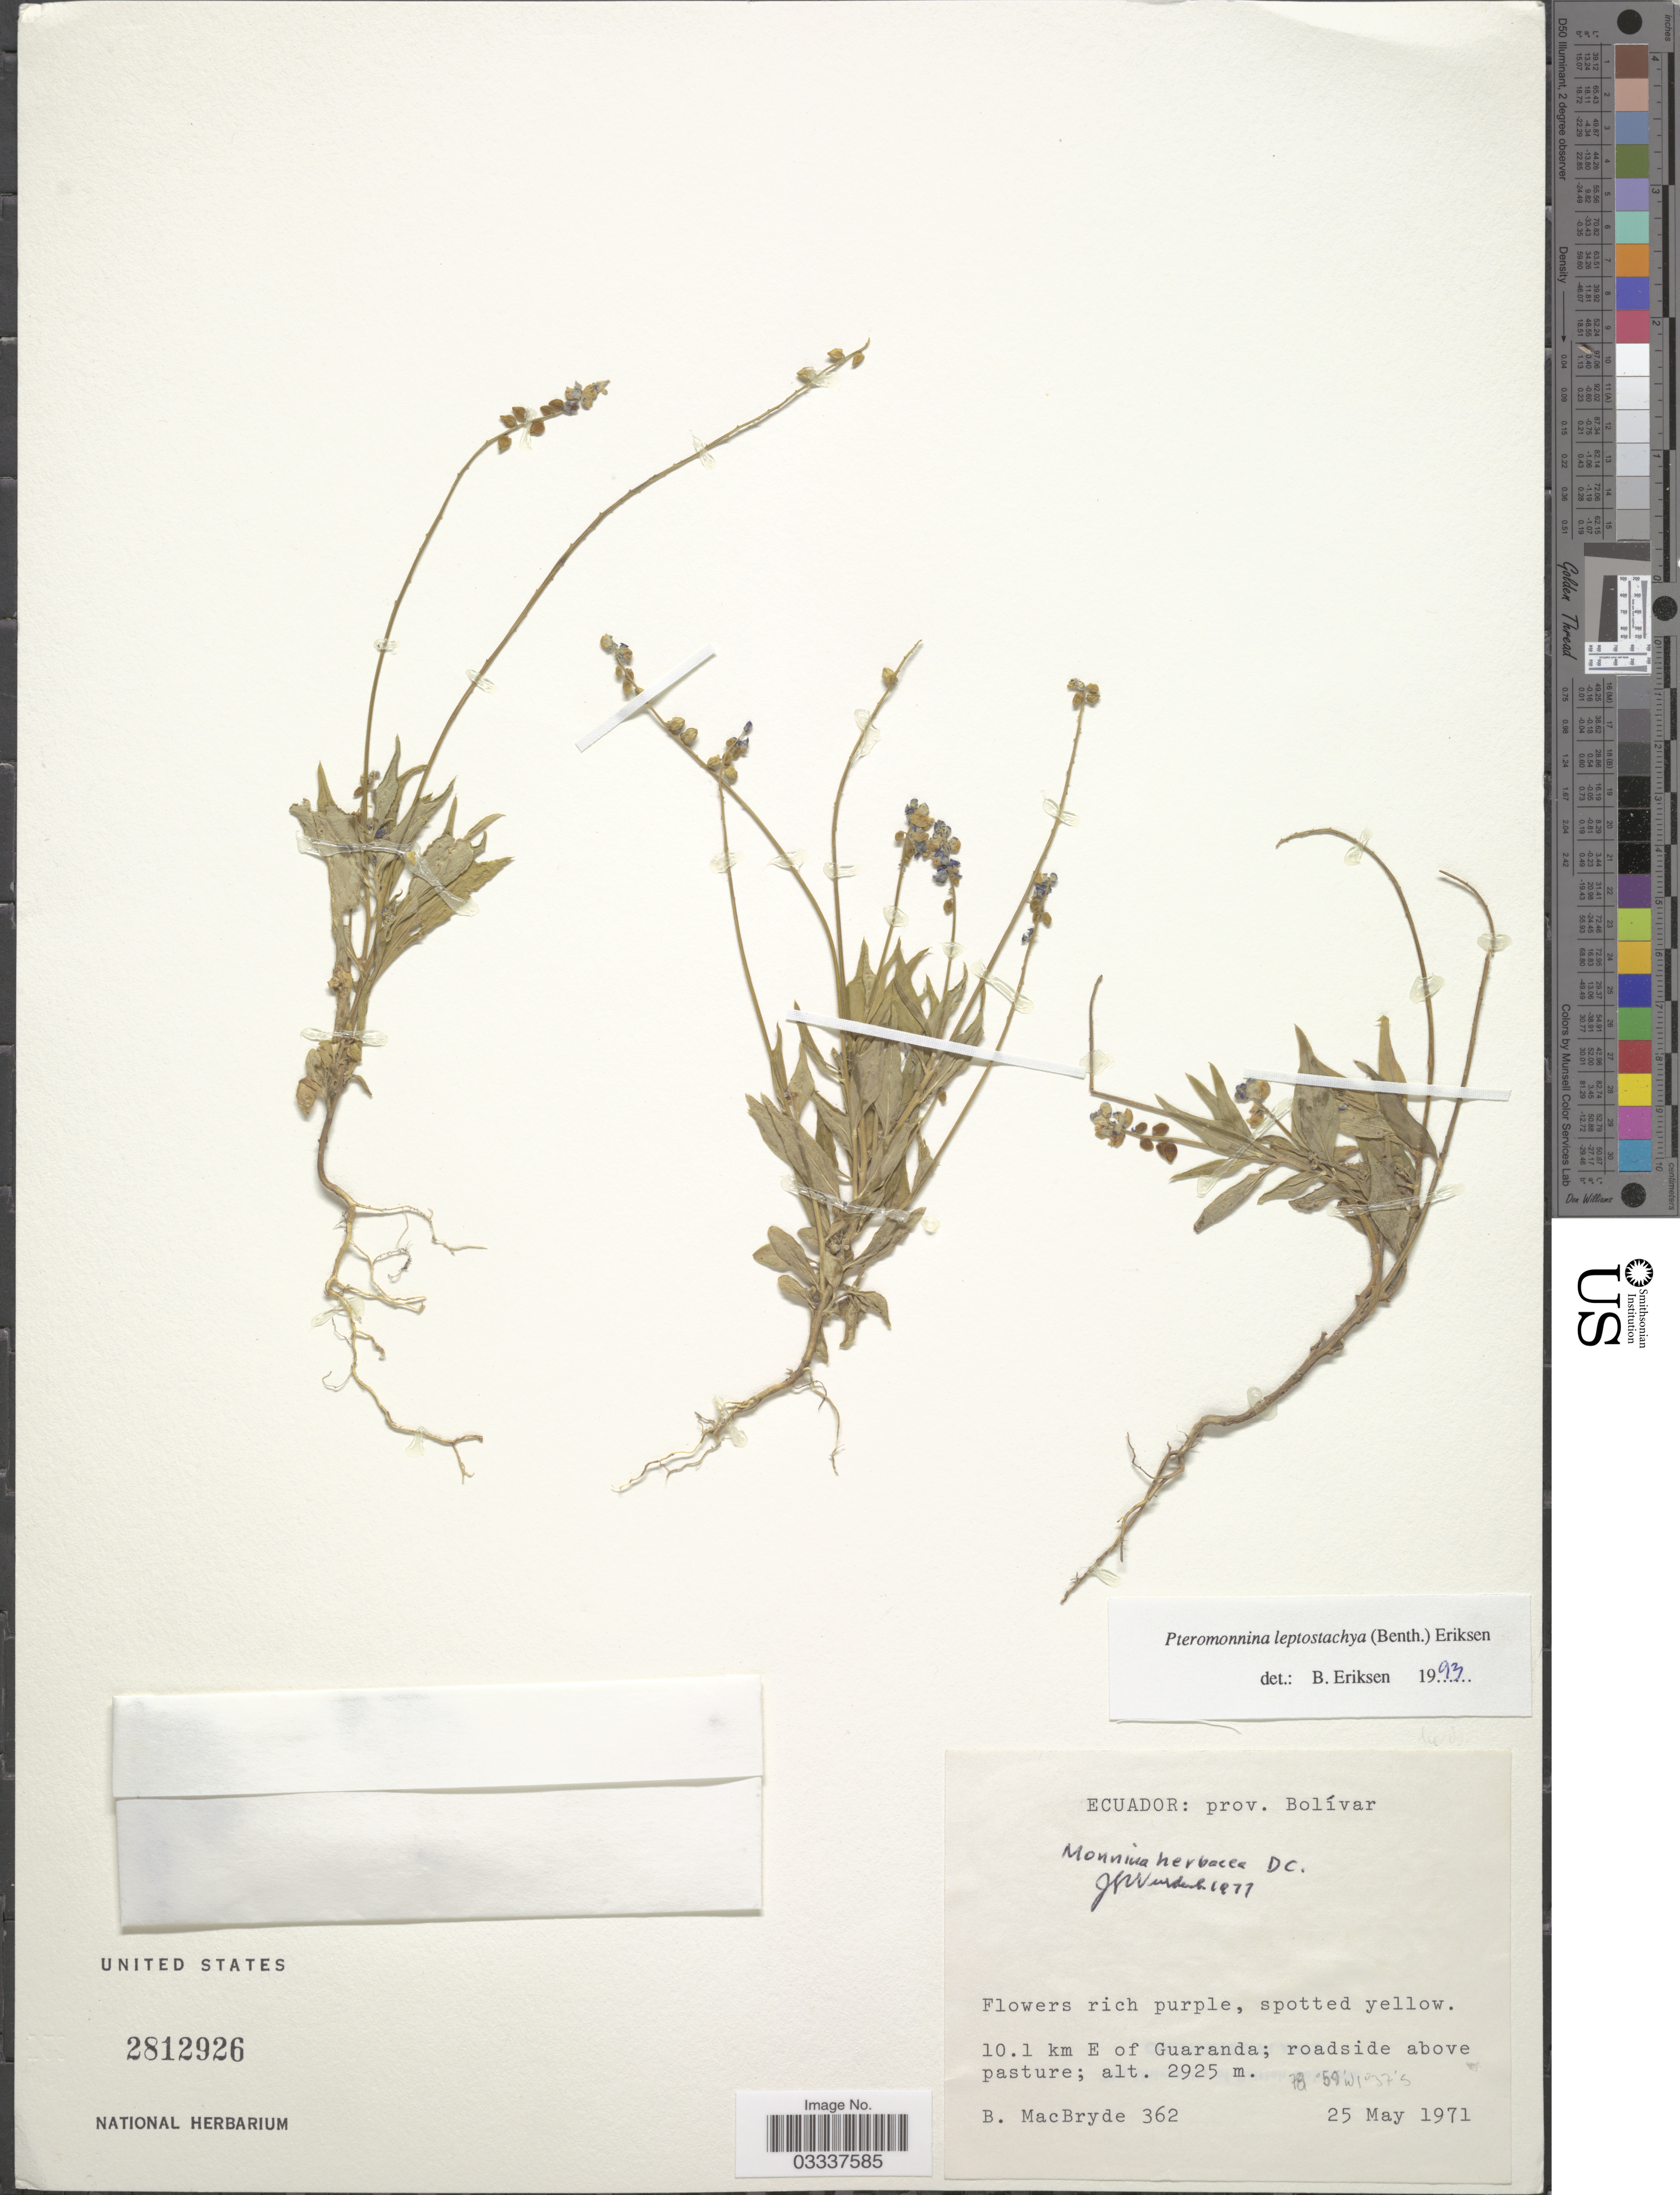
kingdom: Plantae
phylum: Tracheophyta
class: Magnoliopsida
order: Fabales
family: Polygalaceae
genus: Monnina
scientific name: Monnina leptostachya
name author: Benth.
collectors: B. MacBryde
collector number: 362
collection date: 1971-05-25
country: Ecuador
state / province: Bolívar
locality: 10.1 km E of Guaranda.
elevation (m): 2925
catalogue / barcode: US 2812926